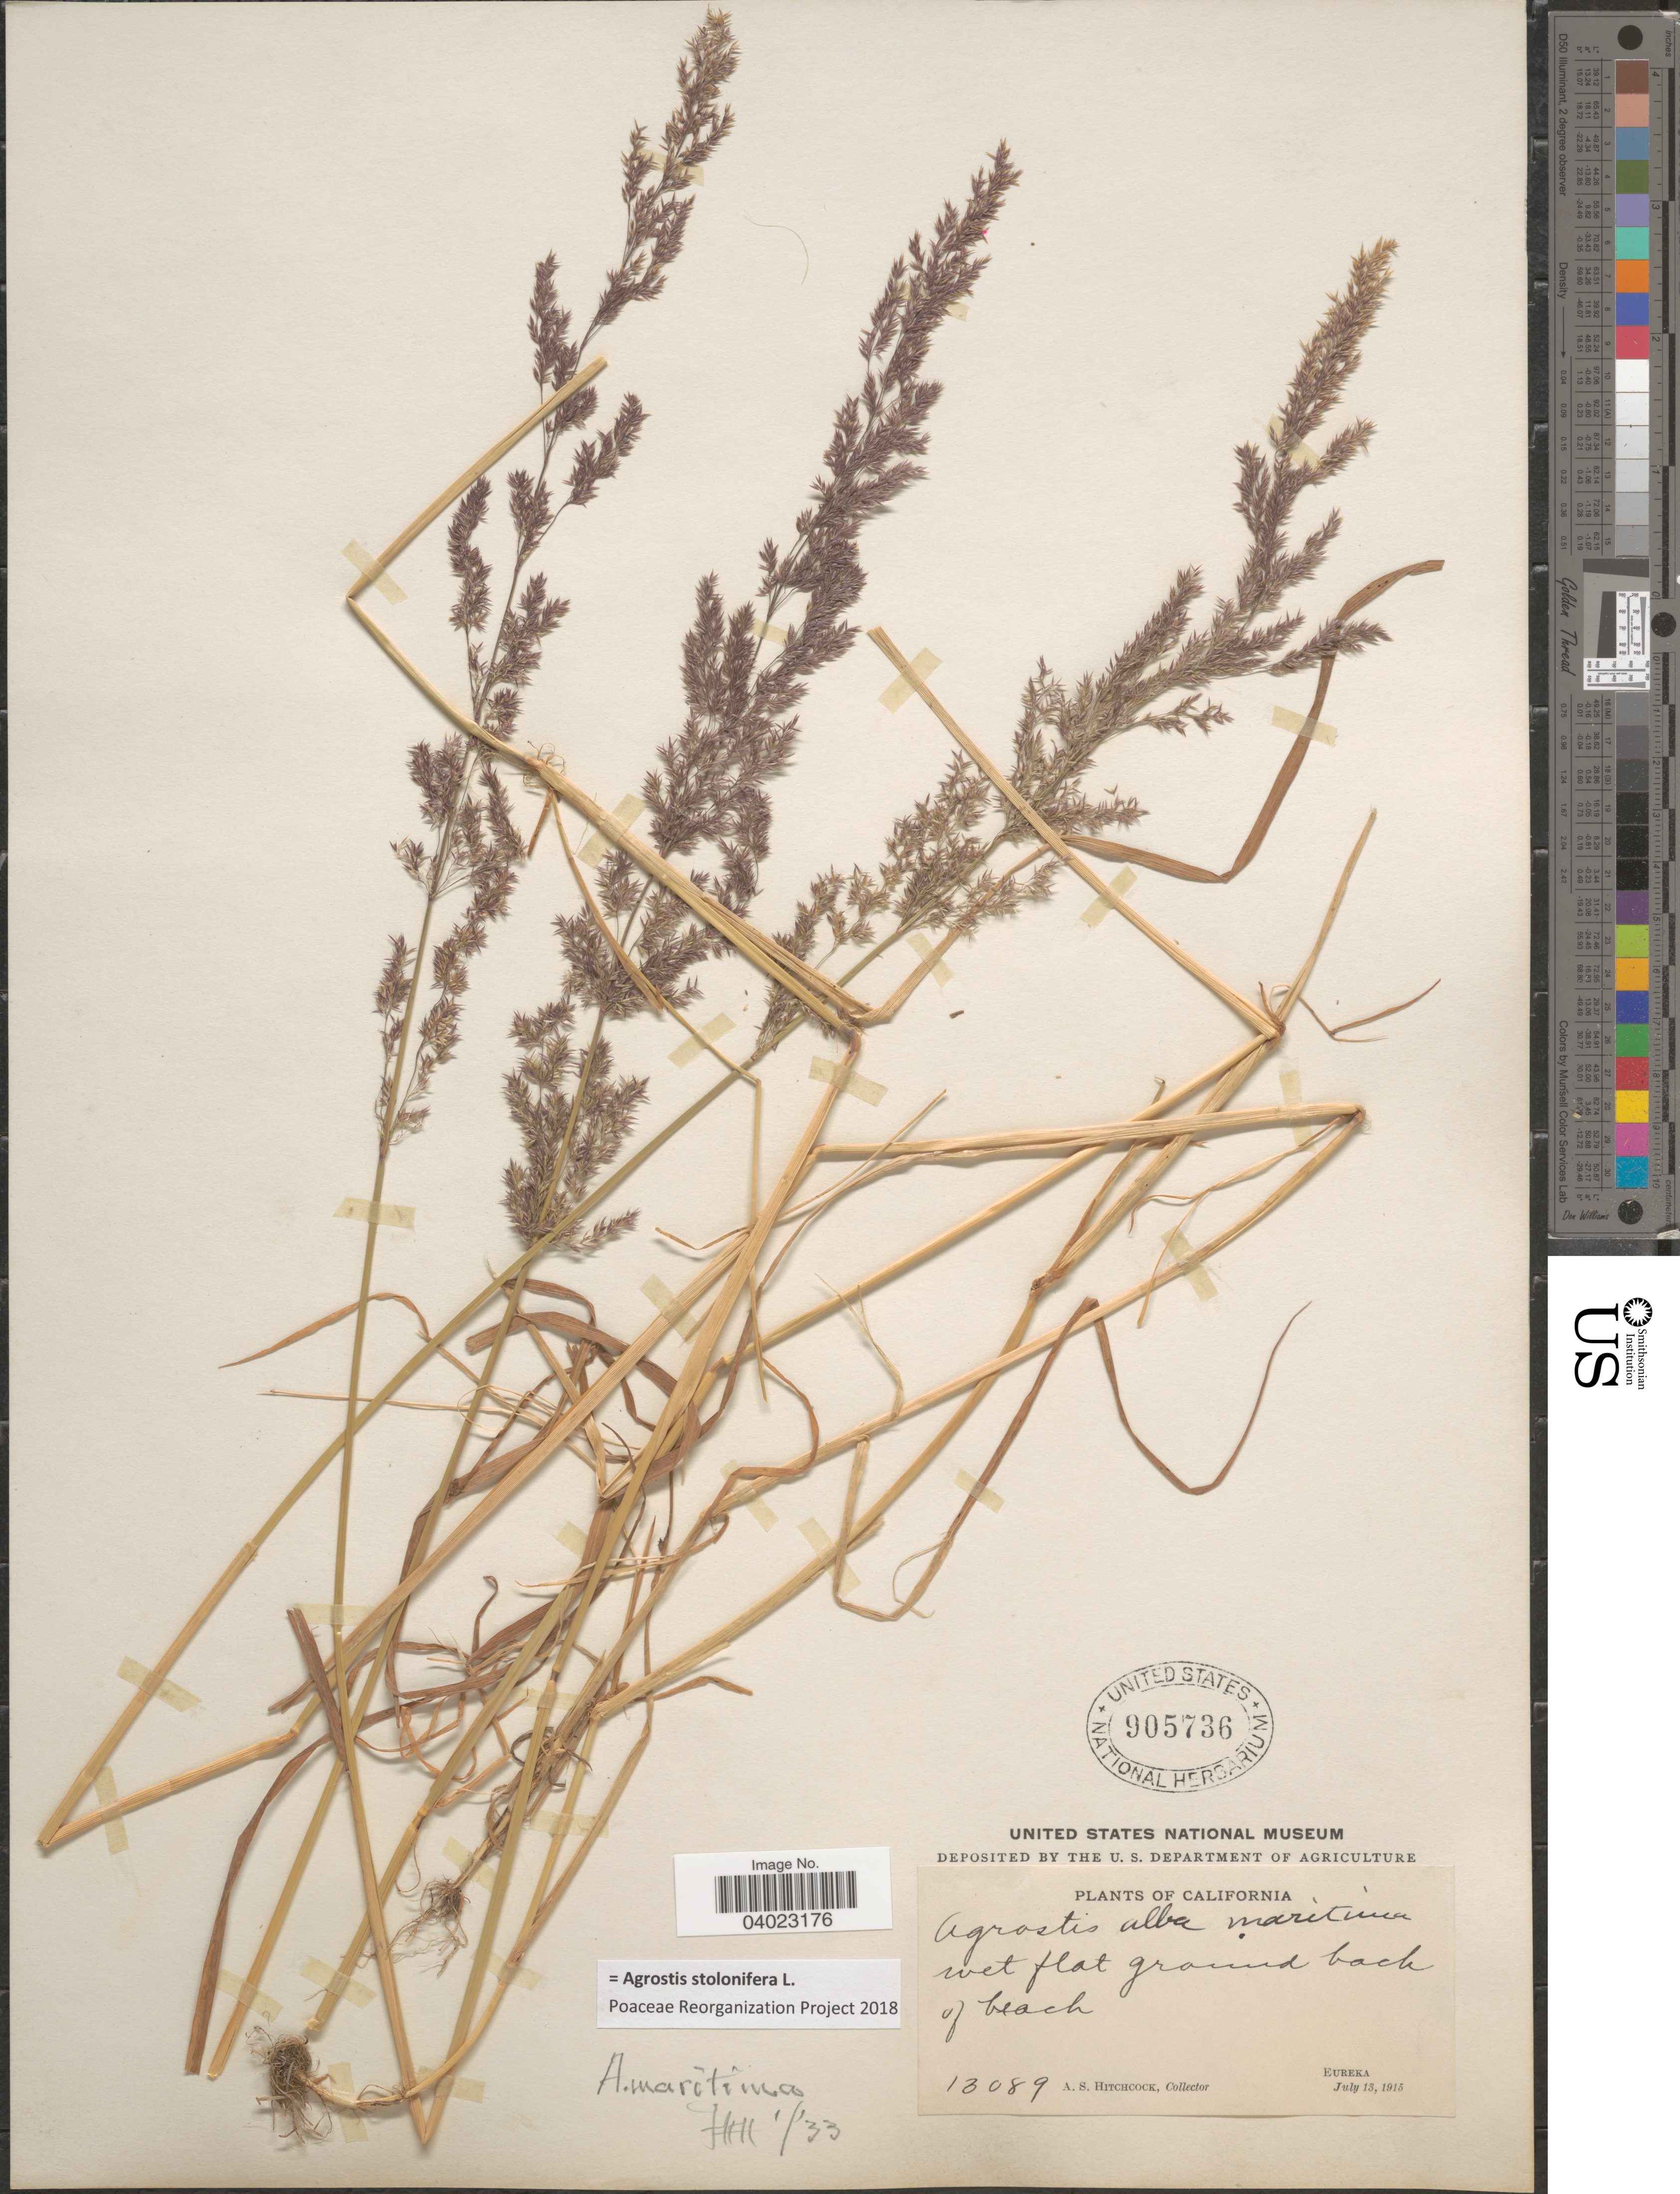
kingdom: Plantae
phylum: Tracheophyta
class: Liliopsida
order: Poales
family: Poaceae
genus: Agrostis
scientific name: Agrostis stolonifera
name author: L.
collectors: A. S. Hitchcock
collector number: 13089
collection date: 1915-07-13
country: United States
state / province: California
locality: Wet flat ground back of beach. Eureka.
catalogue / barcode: US 905736